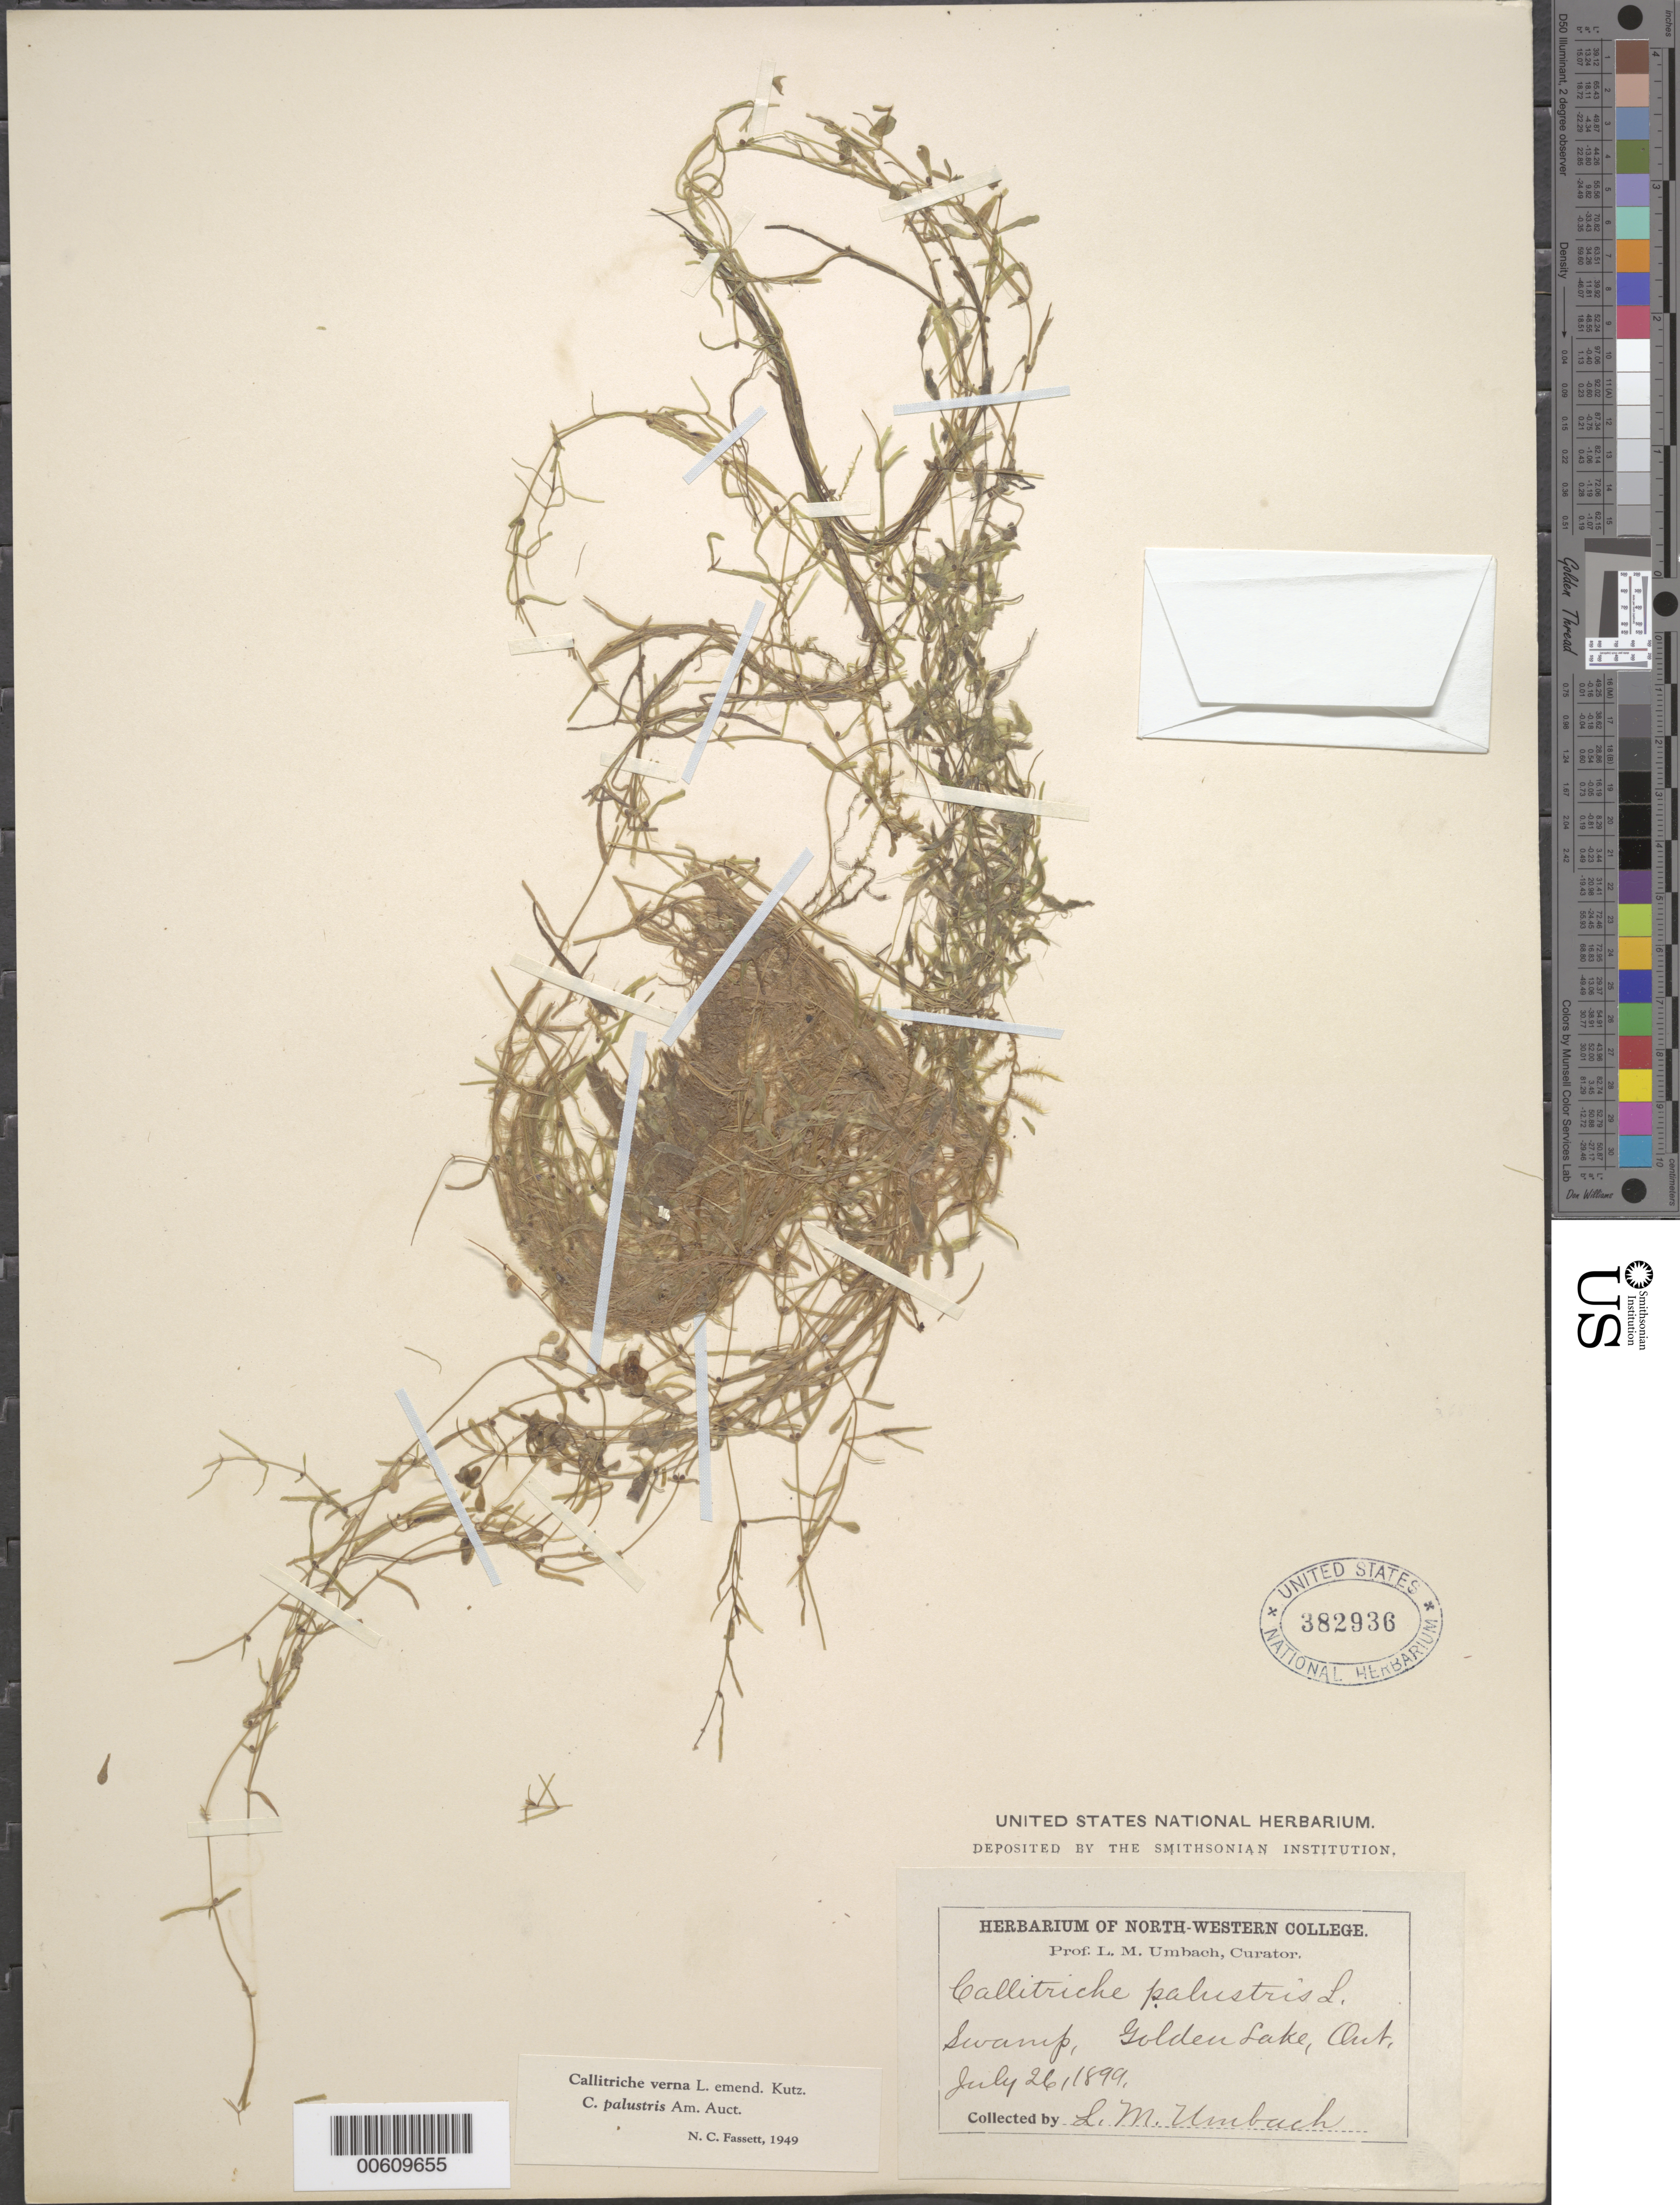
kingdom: Plantae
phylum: Tracheophyta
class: Magnoliopsida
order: Lamiales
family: Plantaginaceae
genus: Callitriche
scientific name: Callitriche verna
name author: L.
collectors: L. M. Umbach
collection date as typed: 26 Jul 1899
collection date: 1899-07-26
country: Canada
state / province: Ontario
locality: Golden Lake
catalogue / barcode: US 382936